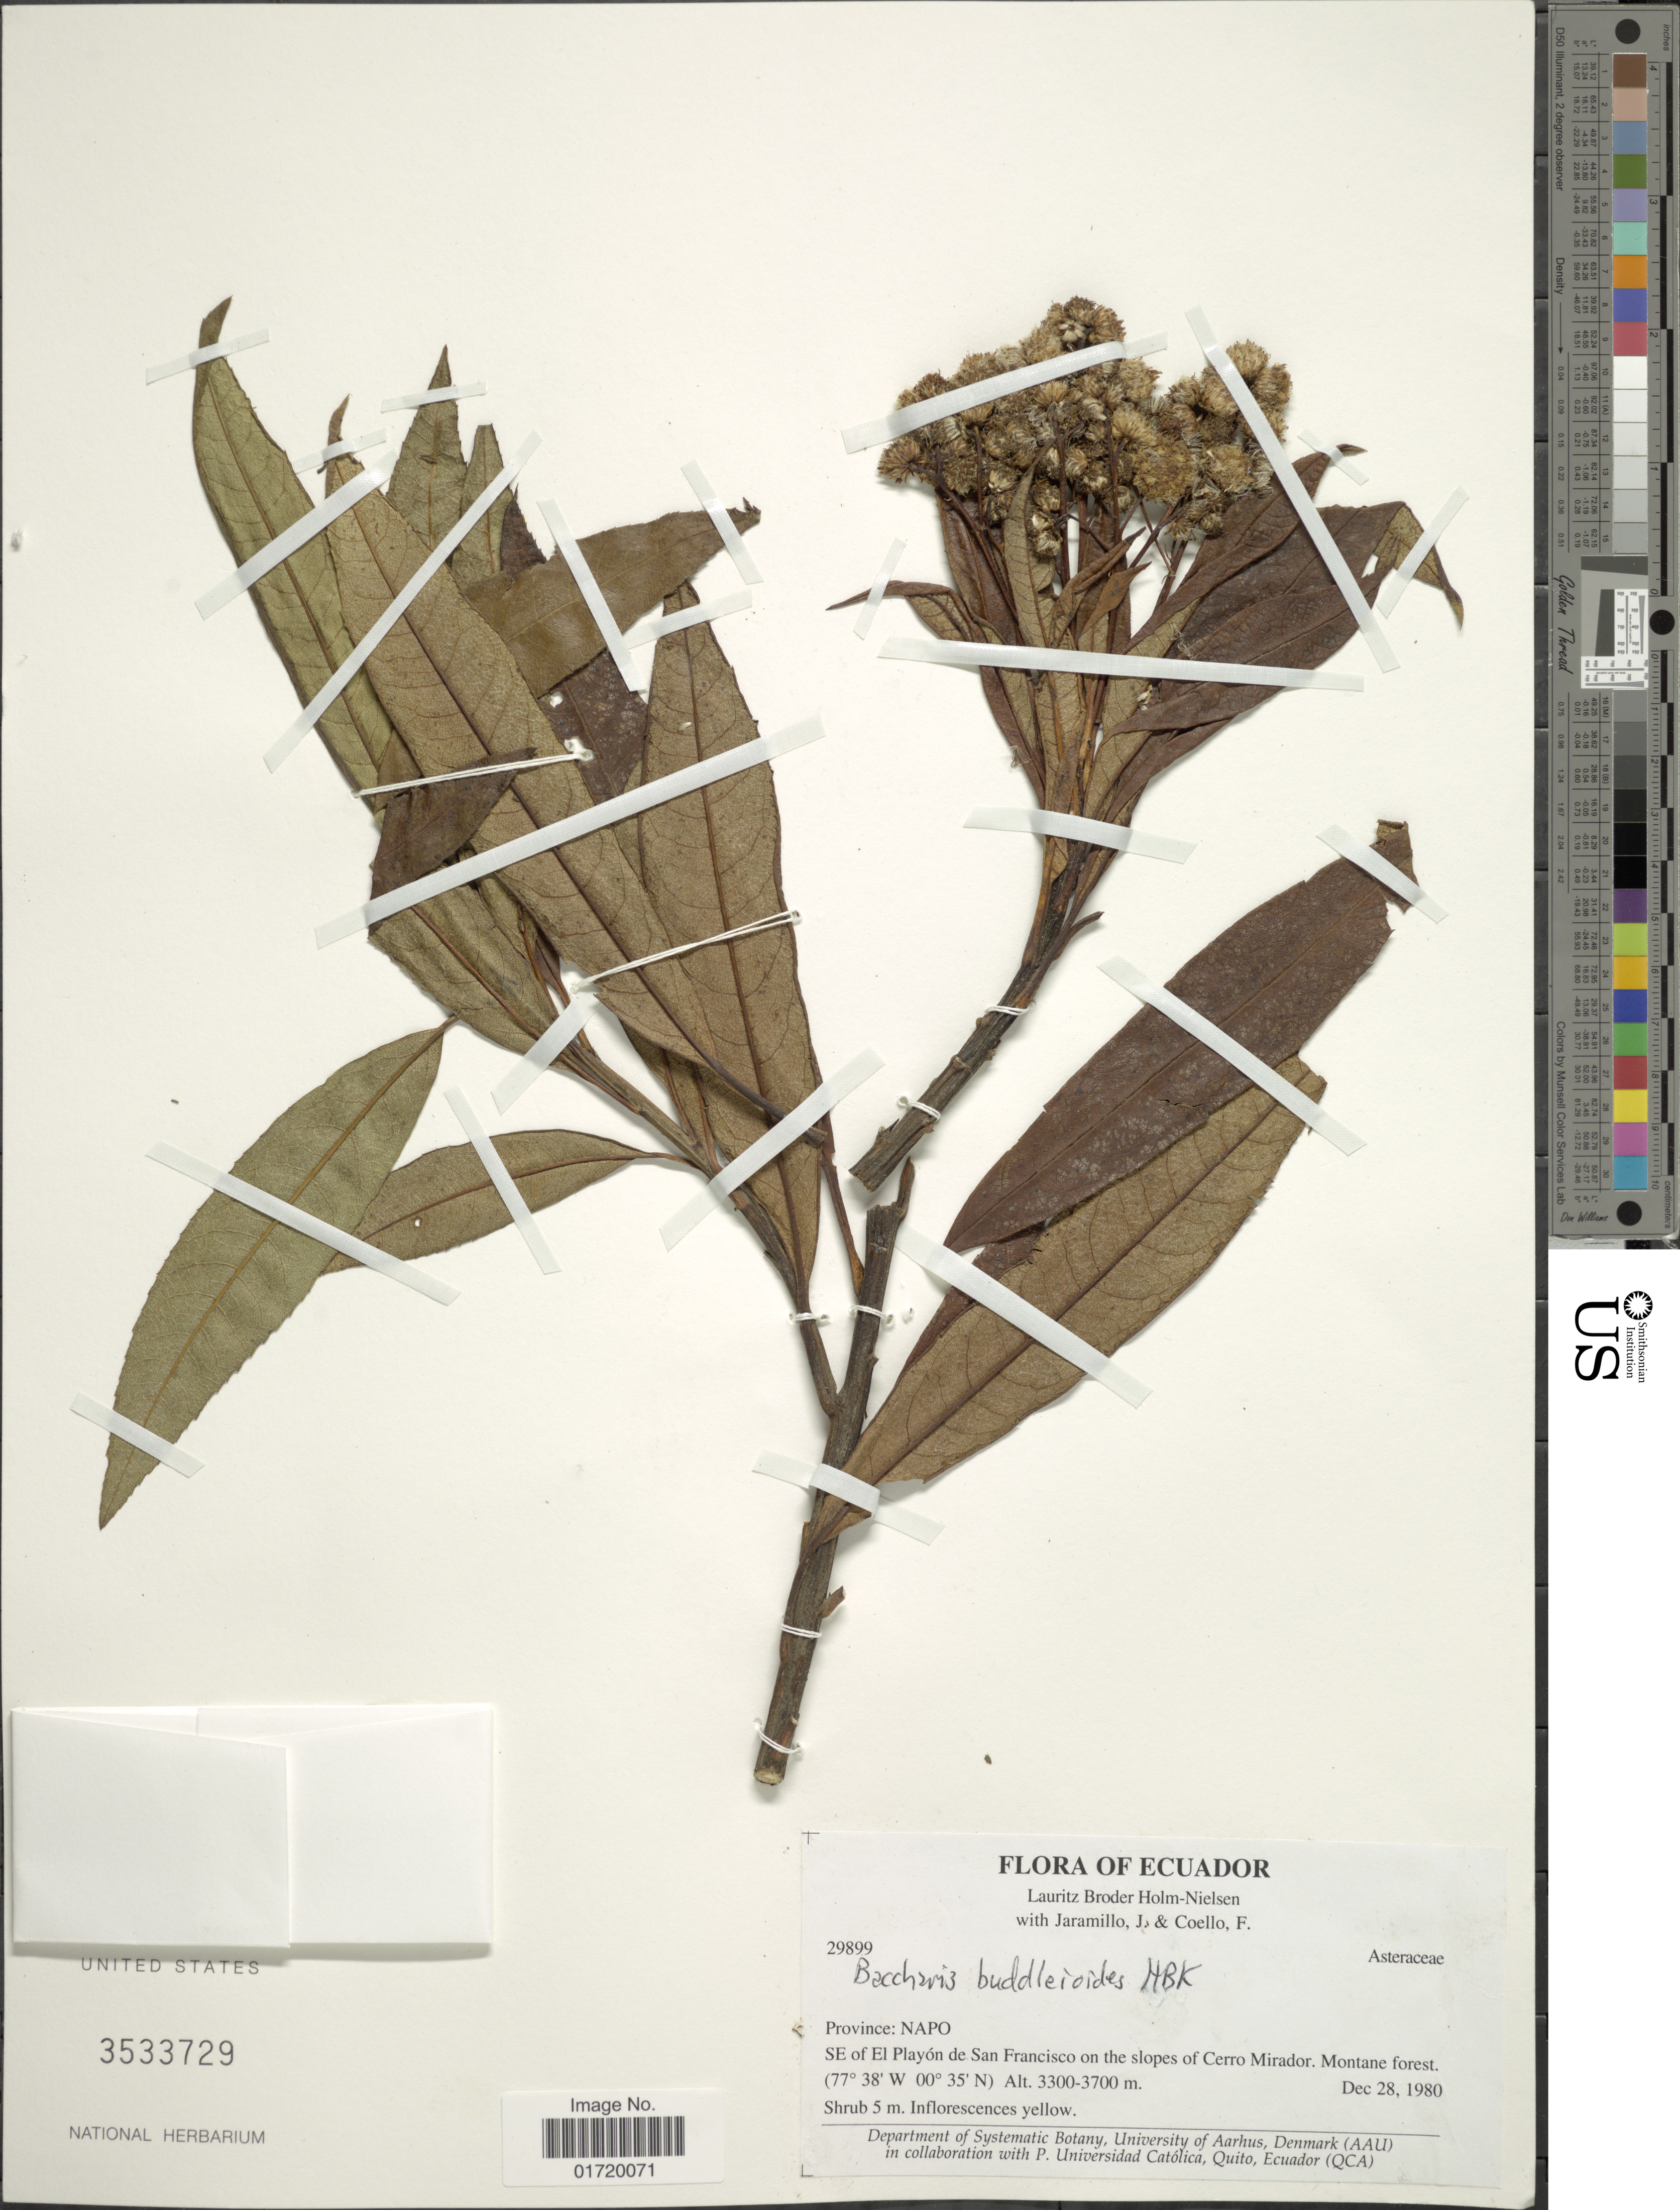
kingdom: Plantae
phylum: Tracheophyta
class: Magnoliopsida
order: Asterales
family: Asteraceae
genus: Baccharis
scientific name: Baccharis buddlejoides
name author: Kunth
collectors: L. B. Holm-Nielsen, J. Jaramillo & F. Coello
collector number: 29899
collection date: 1980-12-28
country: Ecuador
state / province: Napo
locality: SE of El Playon de San Francisco on the slopes of Cerro Mirador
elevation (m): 3300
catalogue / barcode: US 3533729